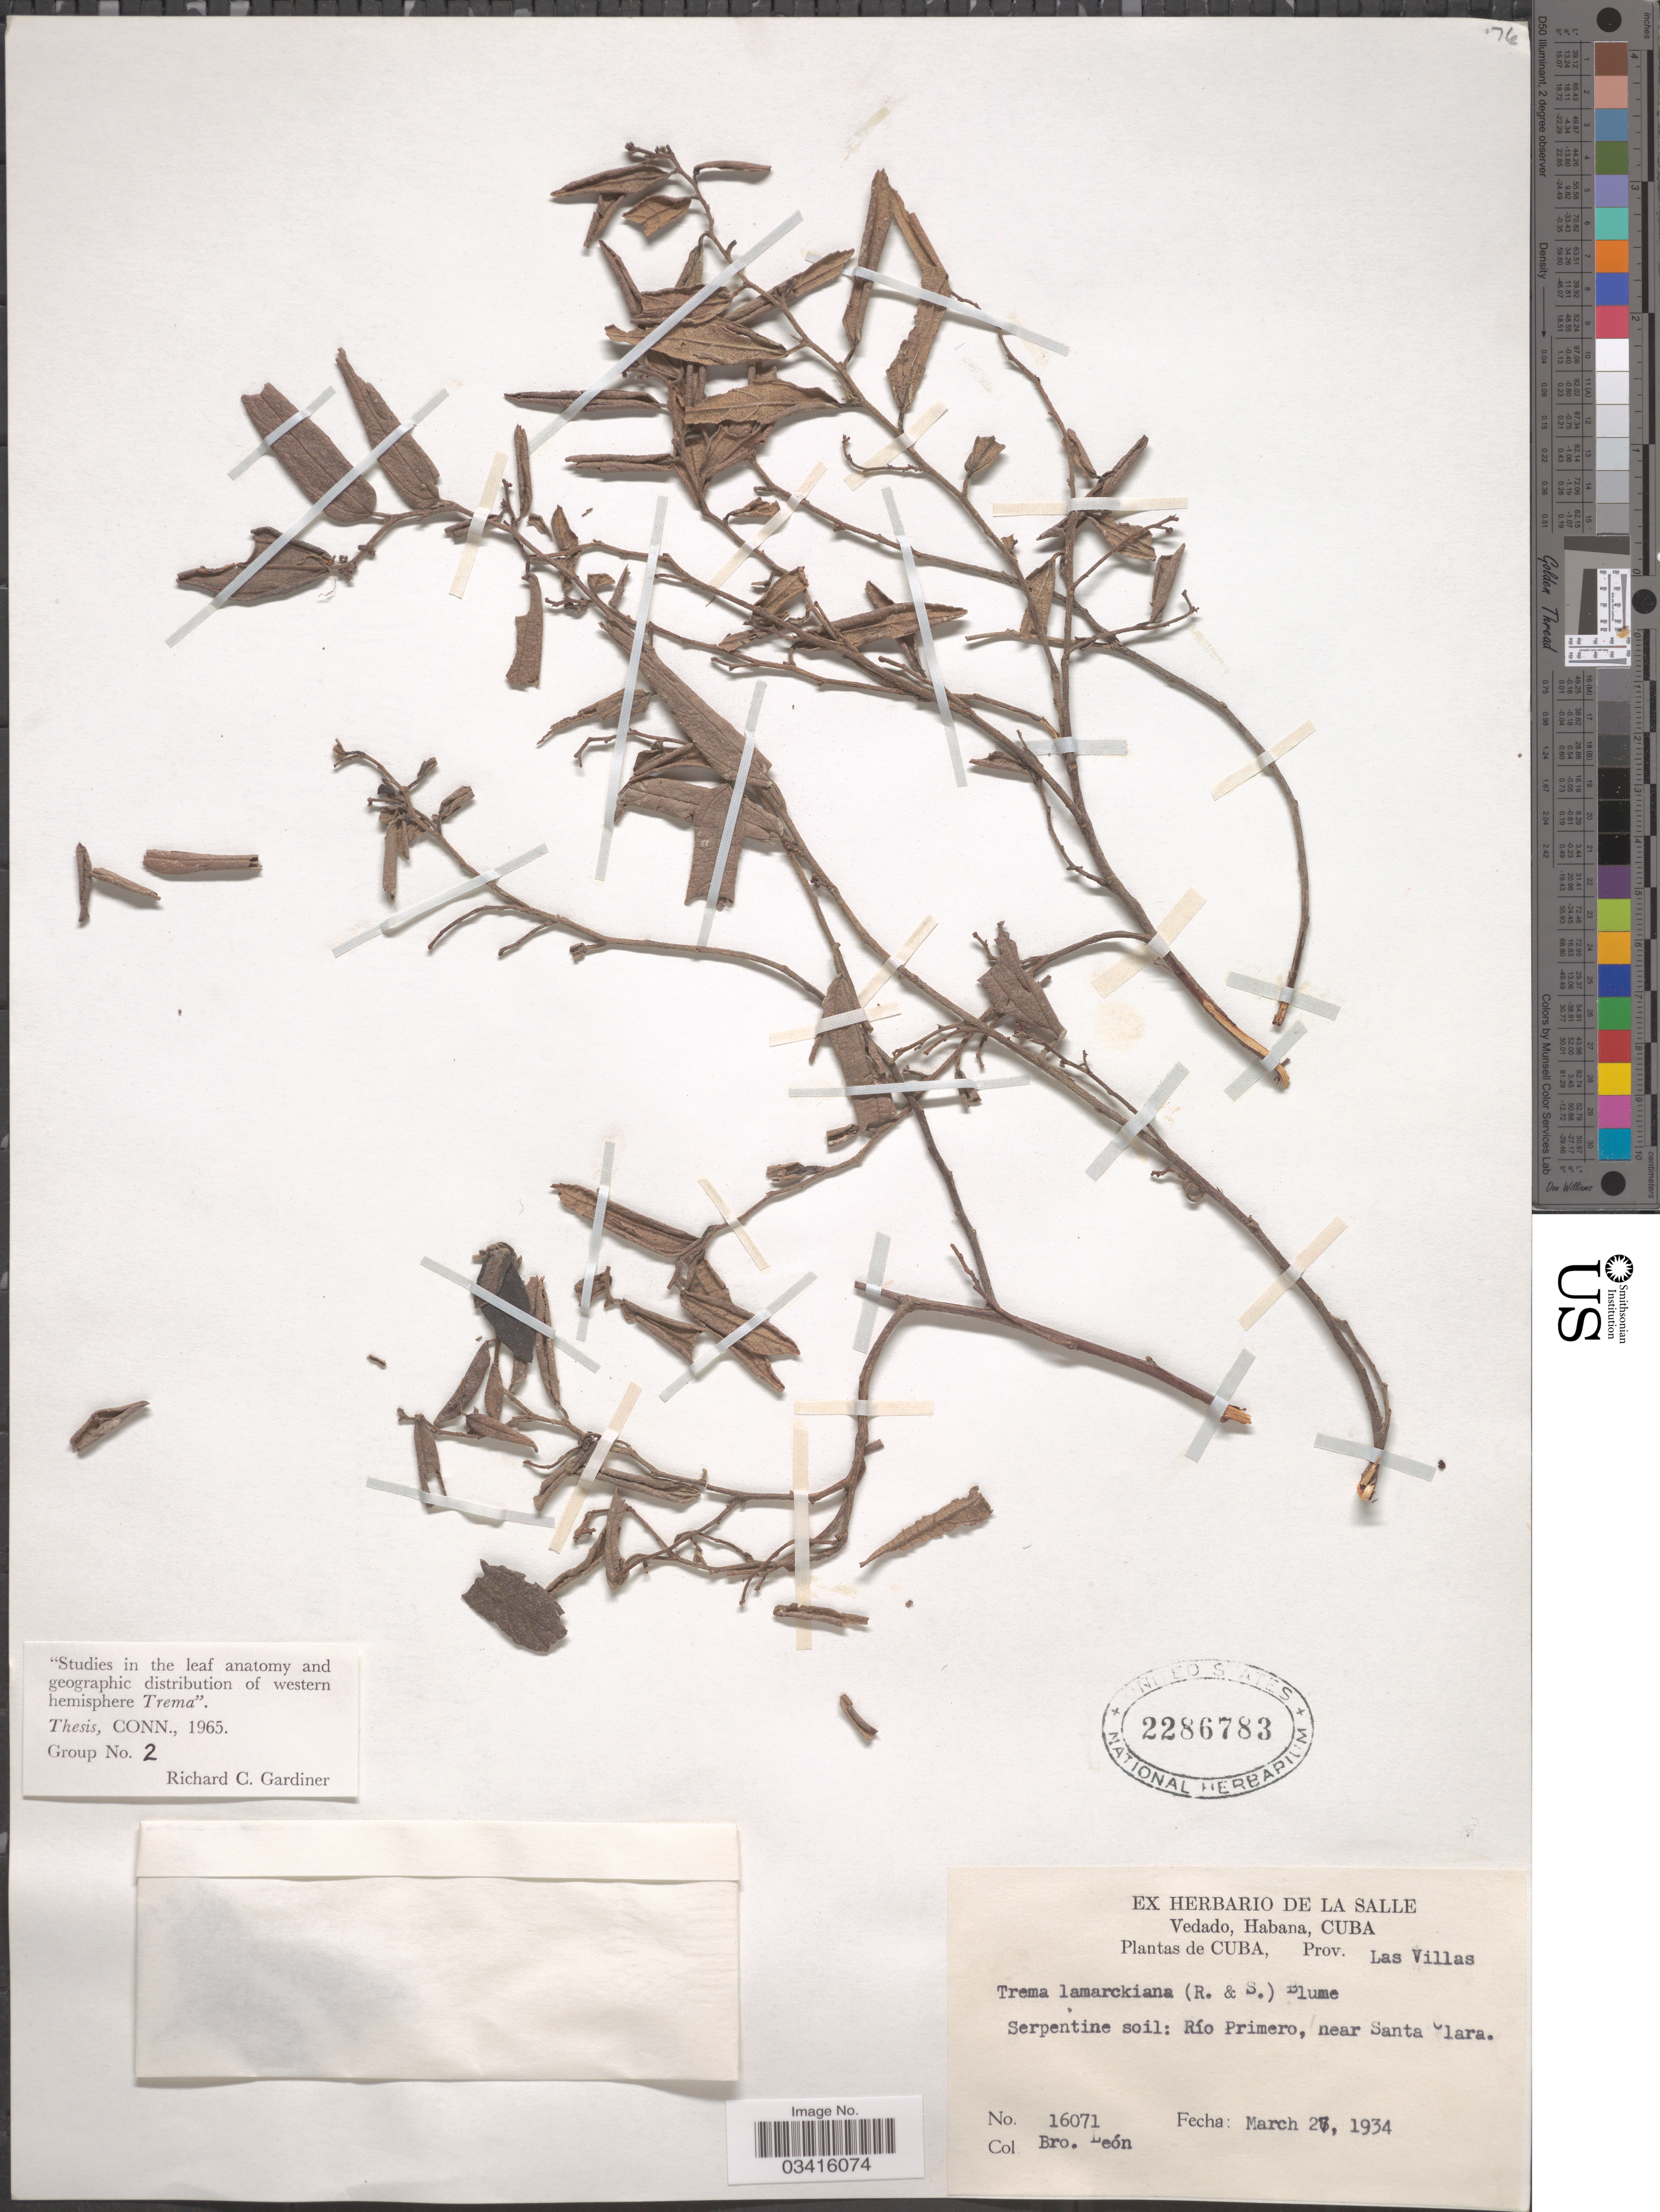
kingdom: Plantae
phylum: Tracheophyta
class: Magnoliopsida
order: Rosales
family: Cannabaceae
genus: Trema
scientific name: Trema lamarckianum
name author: (Schult.) Blume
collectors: Bro. León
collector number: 16071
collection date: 1934-03-27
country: Cuba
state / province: Las Villas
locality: Río Primero, near Santa Clara.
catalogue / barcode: US 2286783